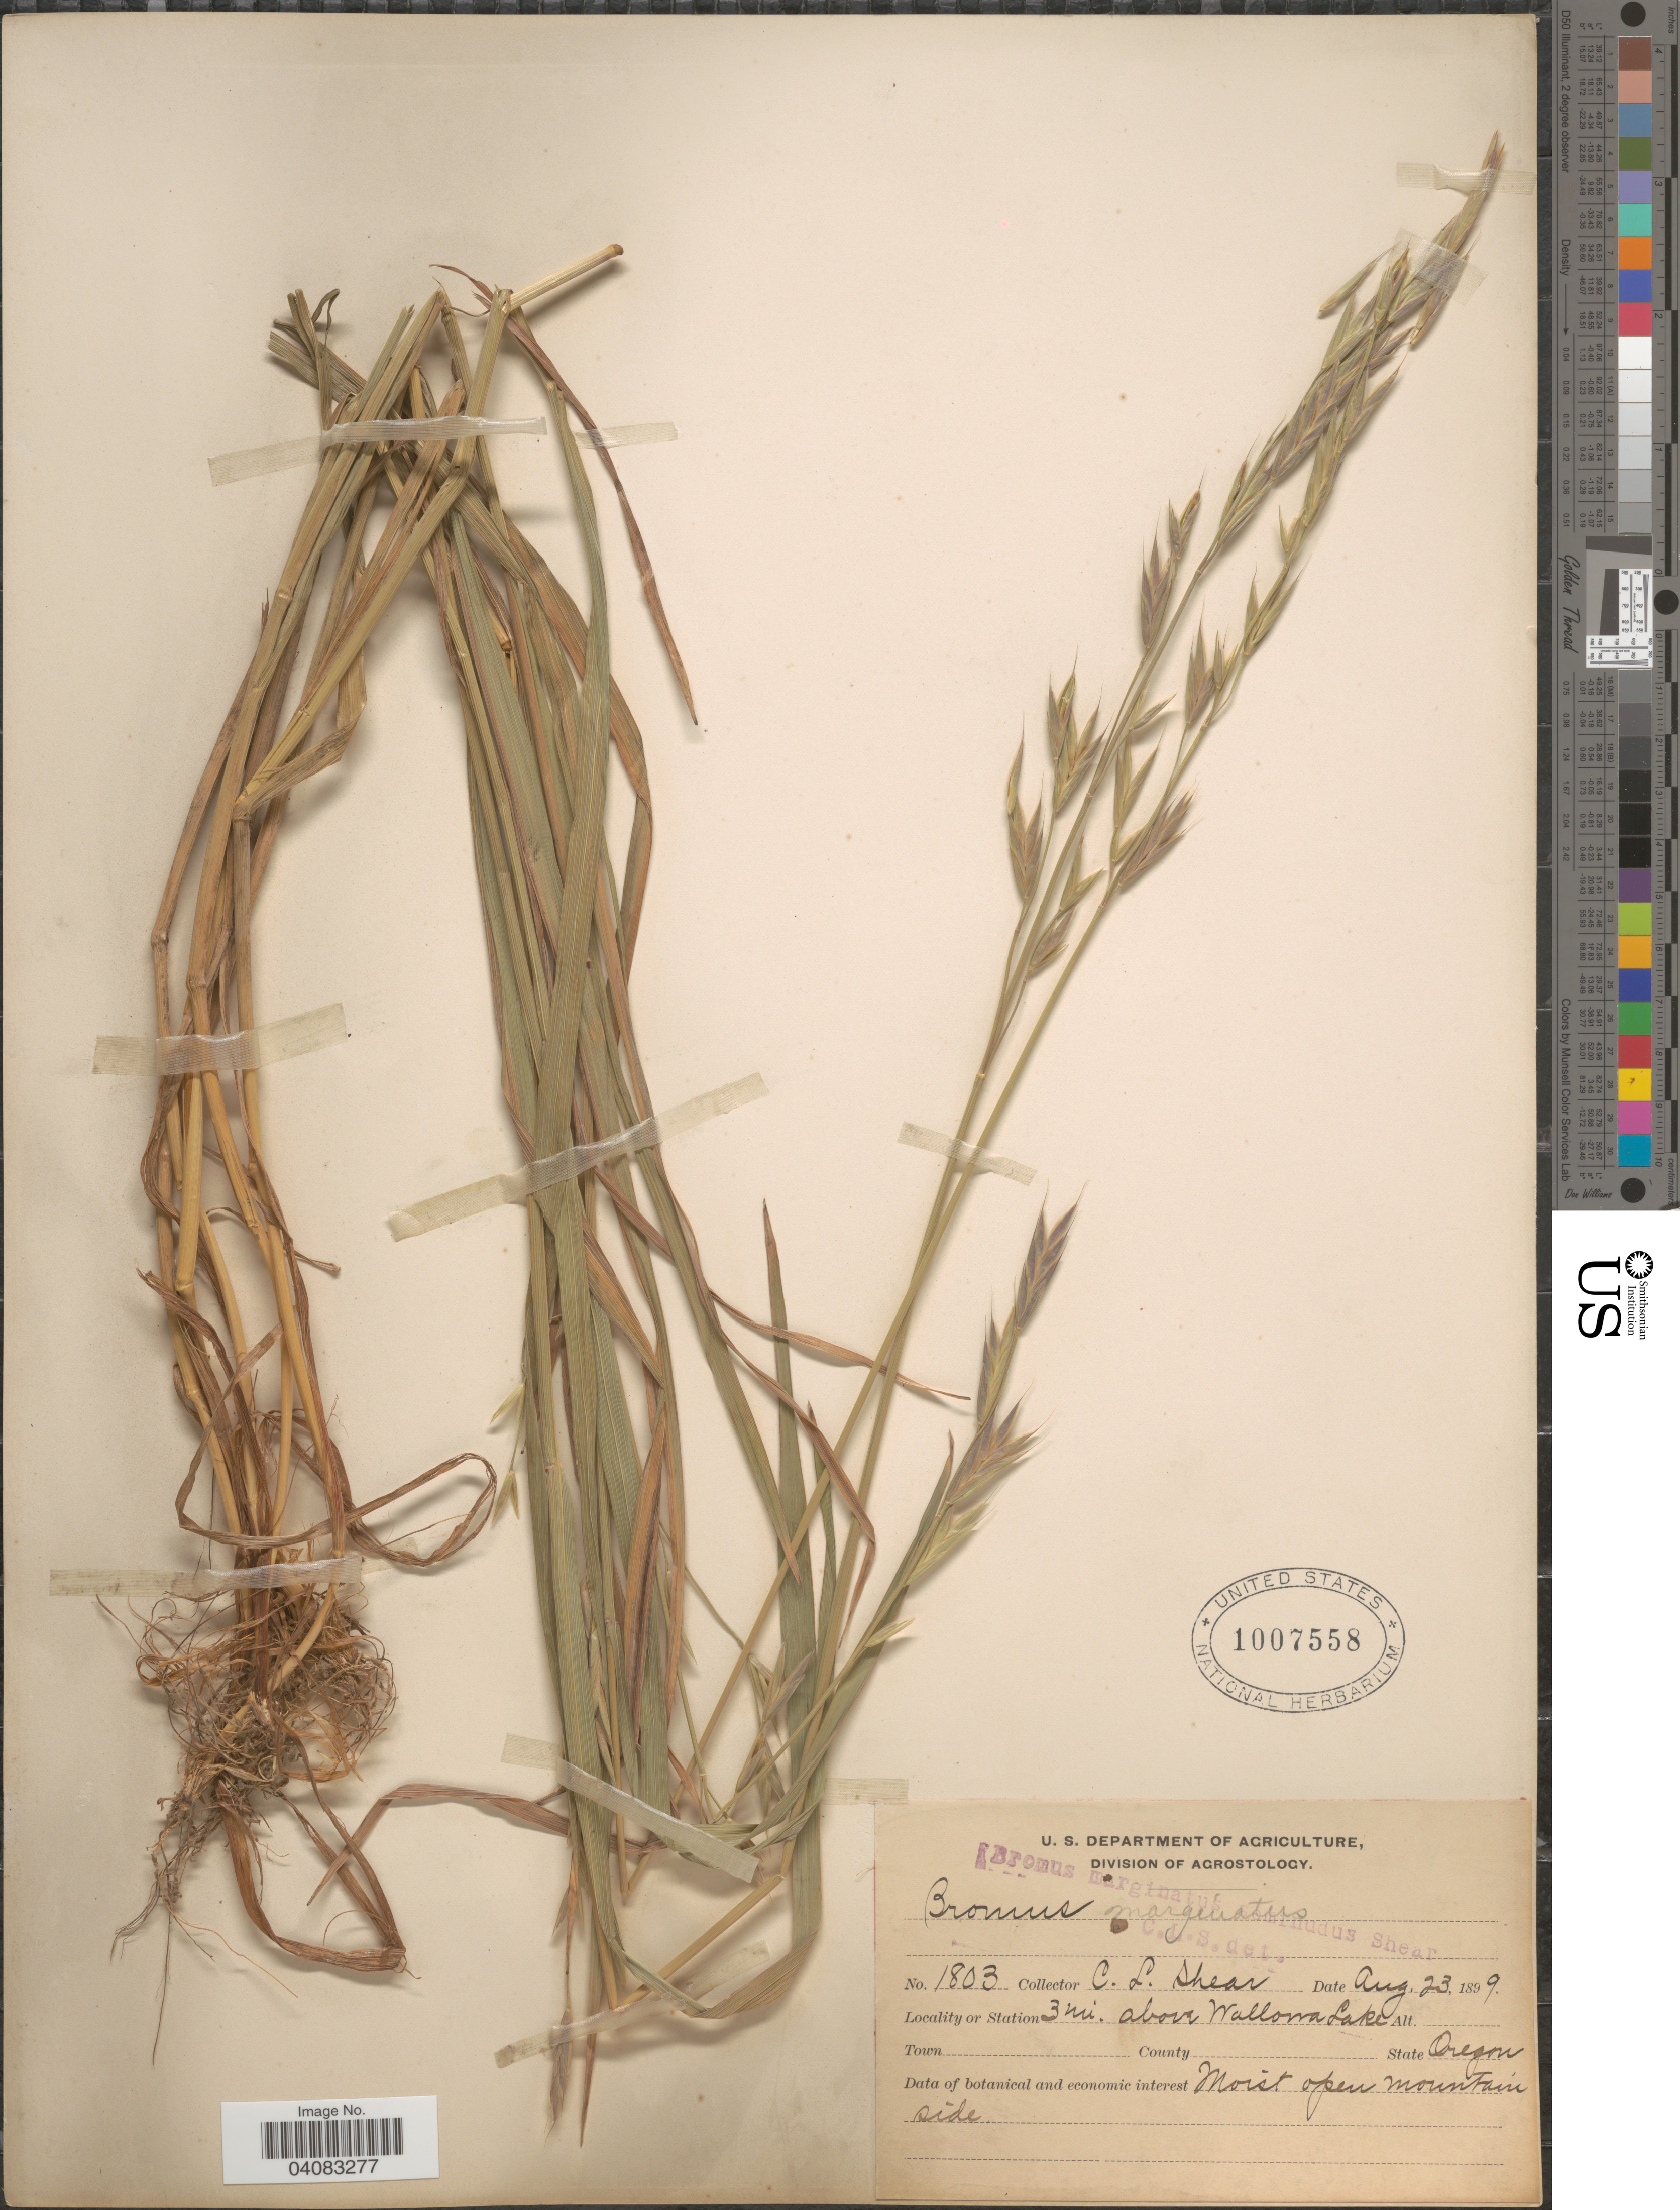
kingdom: Plantae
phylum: Tracheophyta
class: Liliopsida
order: Poales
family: Poaceae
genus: Bromus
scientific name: Bromus marginatus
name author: Nees ex Steud.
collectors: C. L. Shear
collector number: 1803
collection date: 1899-08-23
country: United States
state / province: Oregon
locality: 3 mi. above Wallowa Lake.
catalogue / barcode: US 1007558